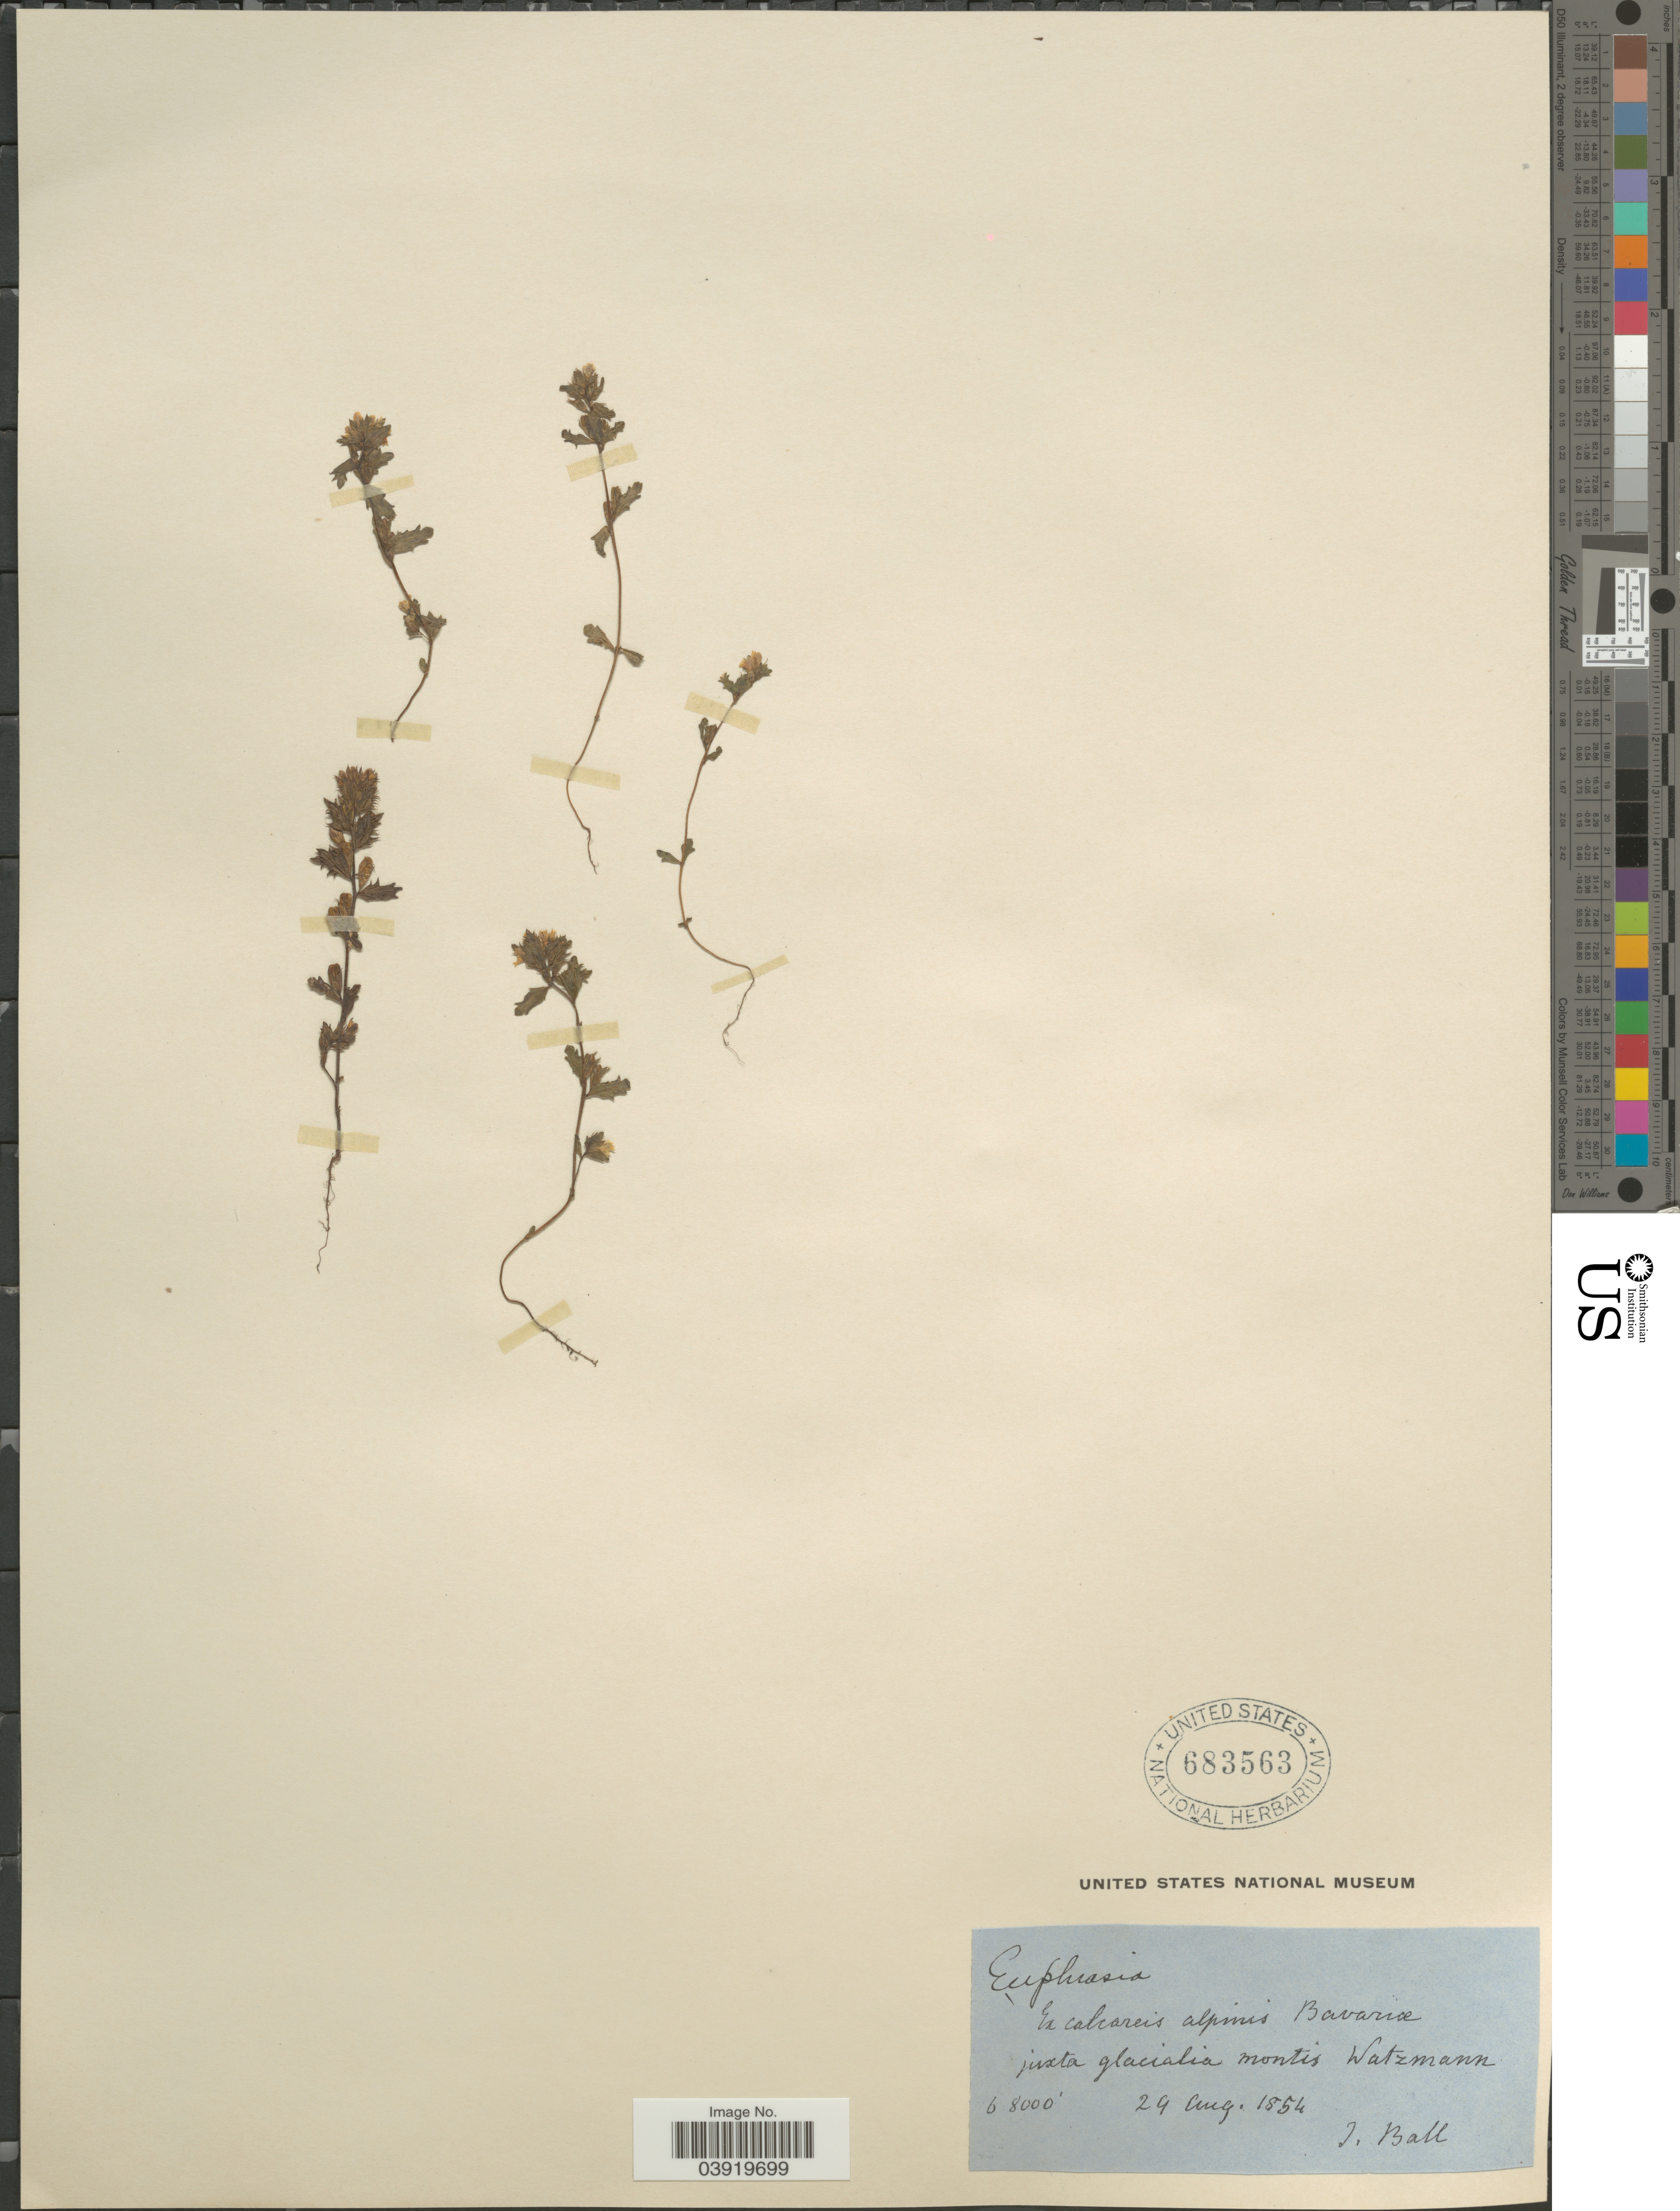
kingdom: Plantae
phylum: Tracheophyta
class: Magnoliopsida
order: Lamiales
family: Orobanchaceae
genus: Euphrasia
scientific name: Euphrasia sp.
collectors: J. Ball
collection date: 1854-08-29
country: Germany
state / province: Bayern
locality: Ex calcareis alpinis Bavariæ juxta glacialia montis Watzmann.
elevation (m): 1829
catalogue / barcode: US 683563